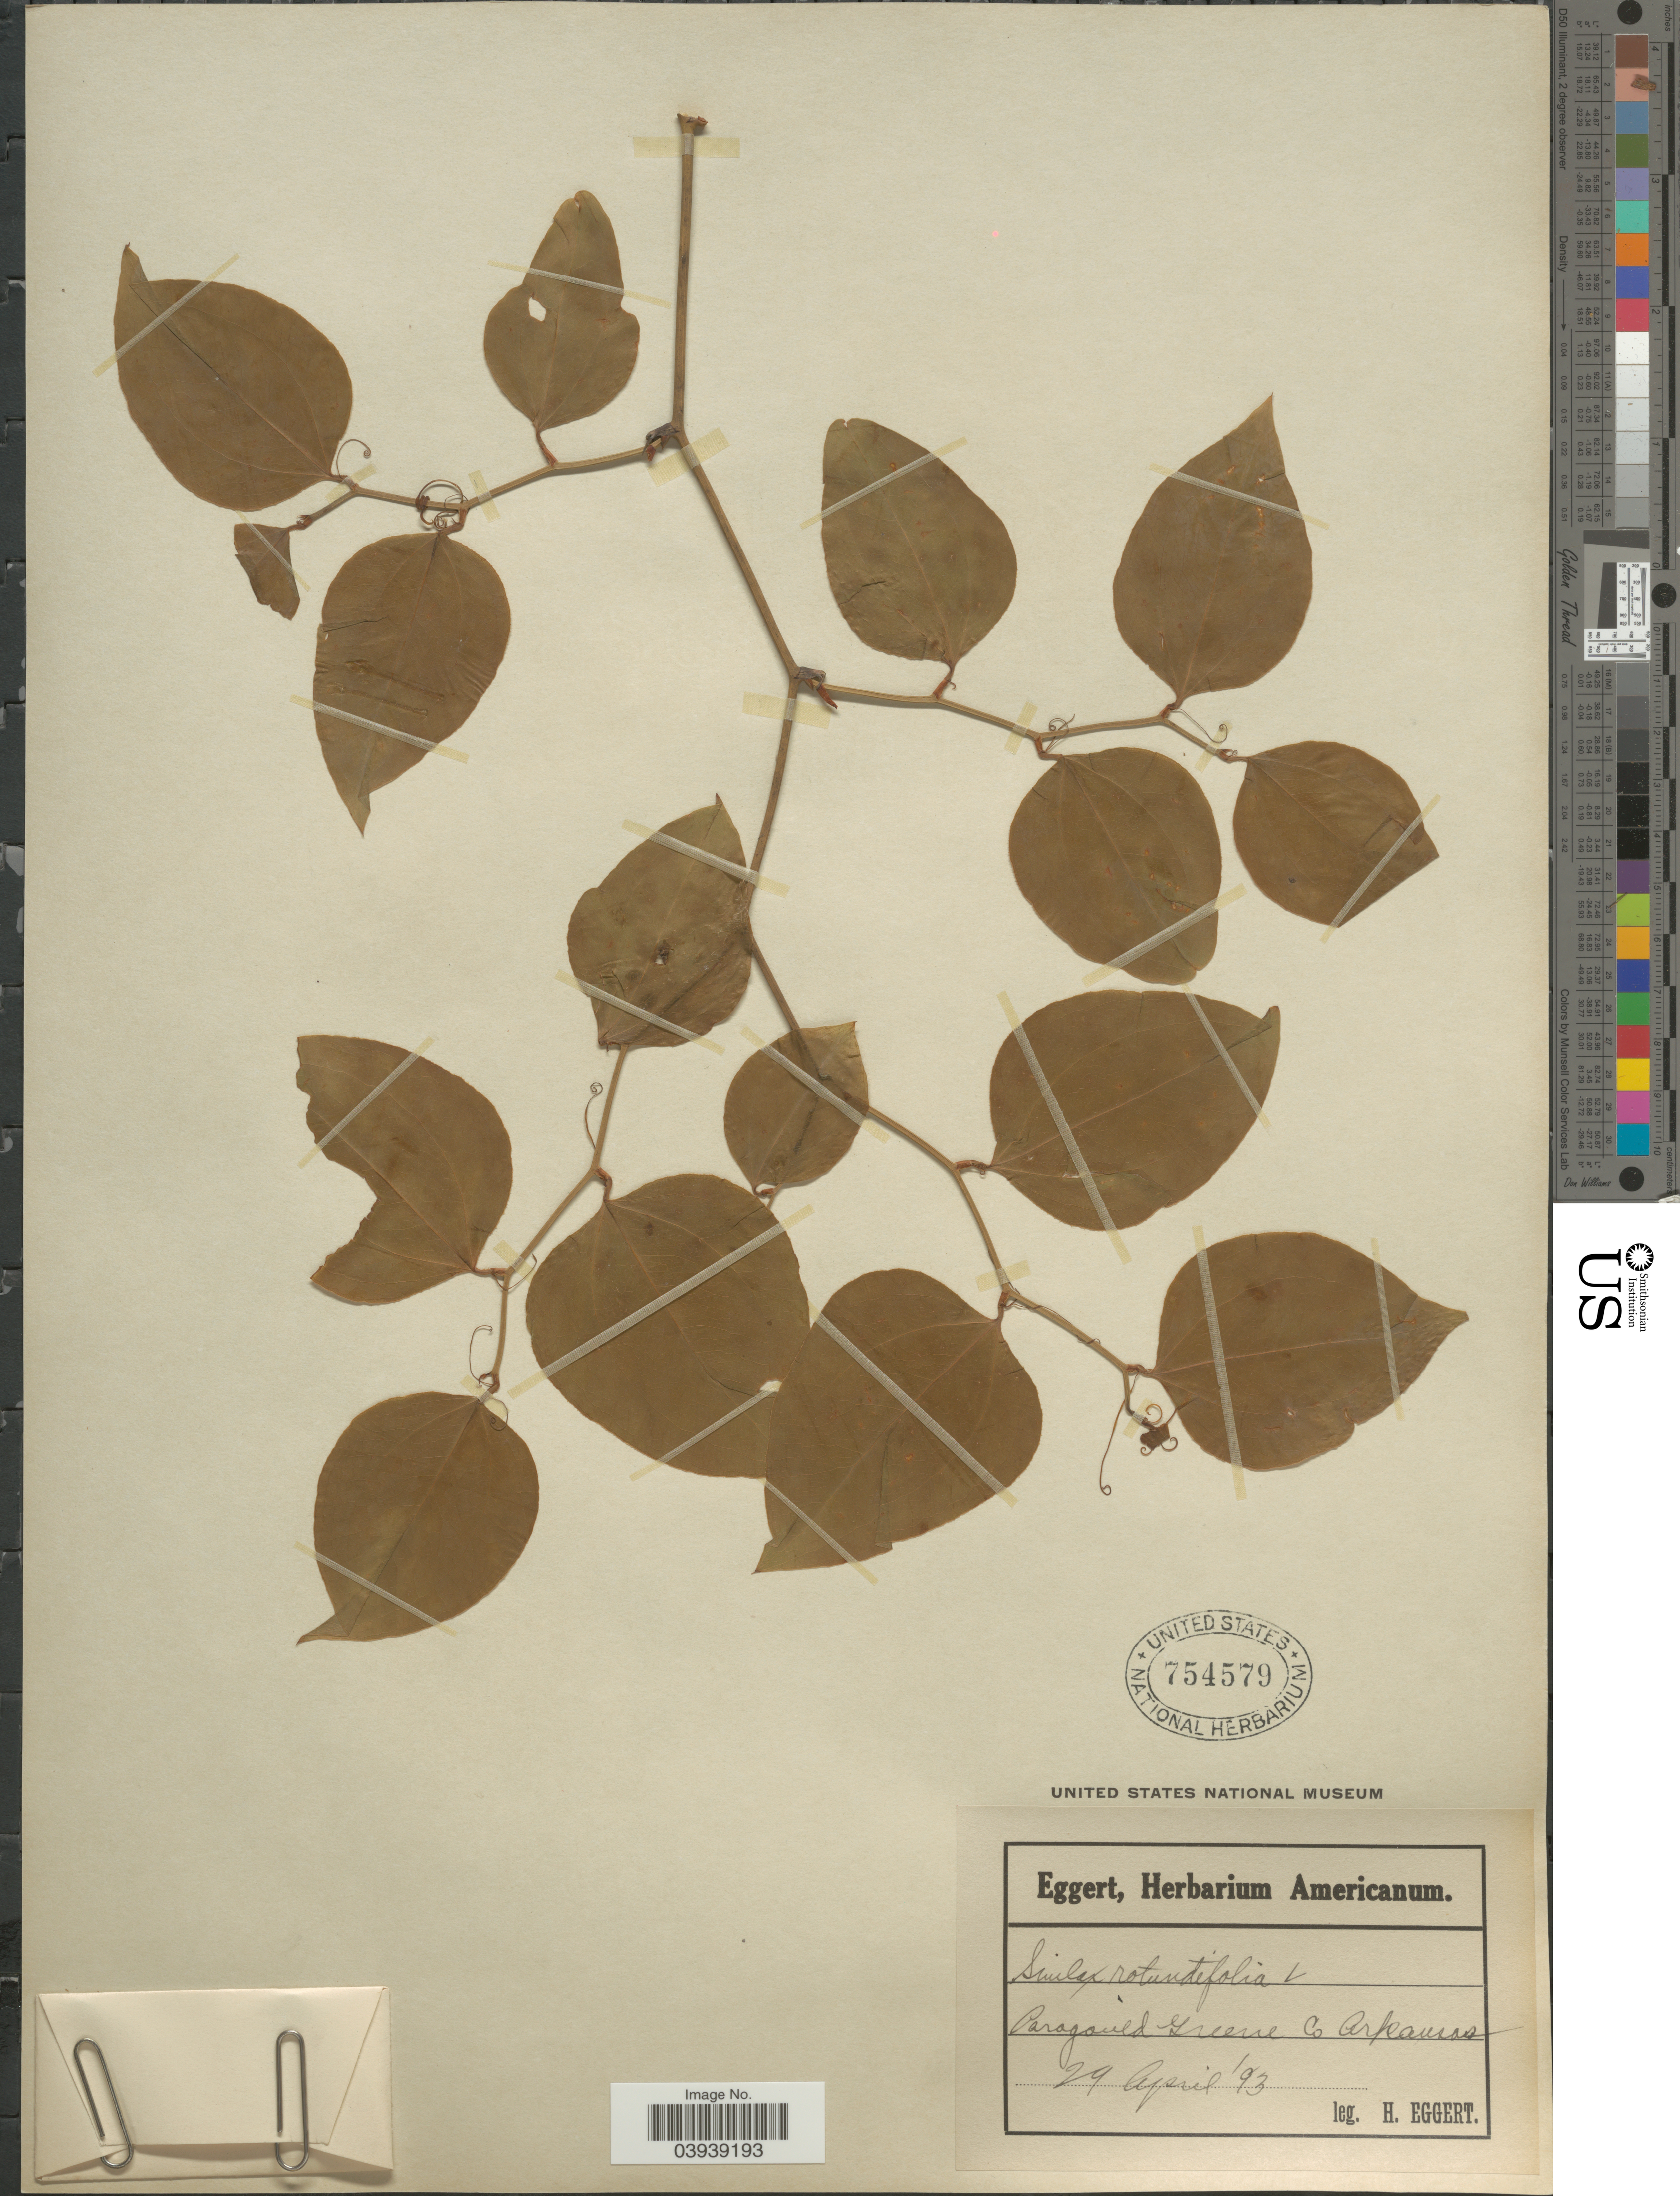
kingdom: Plantae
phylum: Tracheophyta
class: Liliopsida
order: Liliales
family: Smilacaceae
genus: Smilax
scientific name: Smilax rotundifolia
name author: L.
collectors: H. Eggert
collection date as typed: Transcribed d/m/y: 29/4/93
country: United States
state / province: Arkansas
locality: Paragould Greene Co.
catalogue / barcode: US 754579